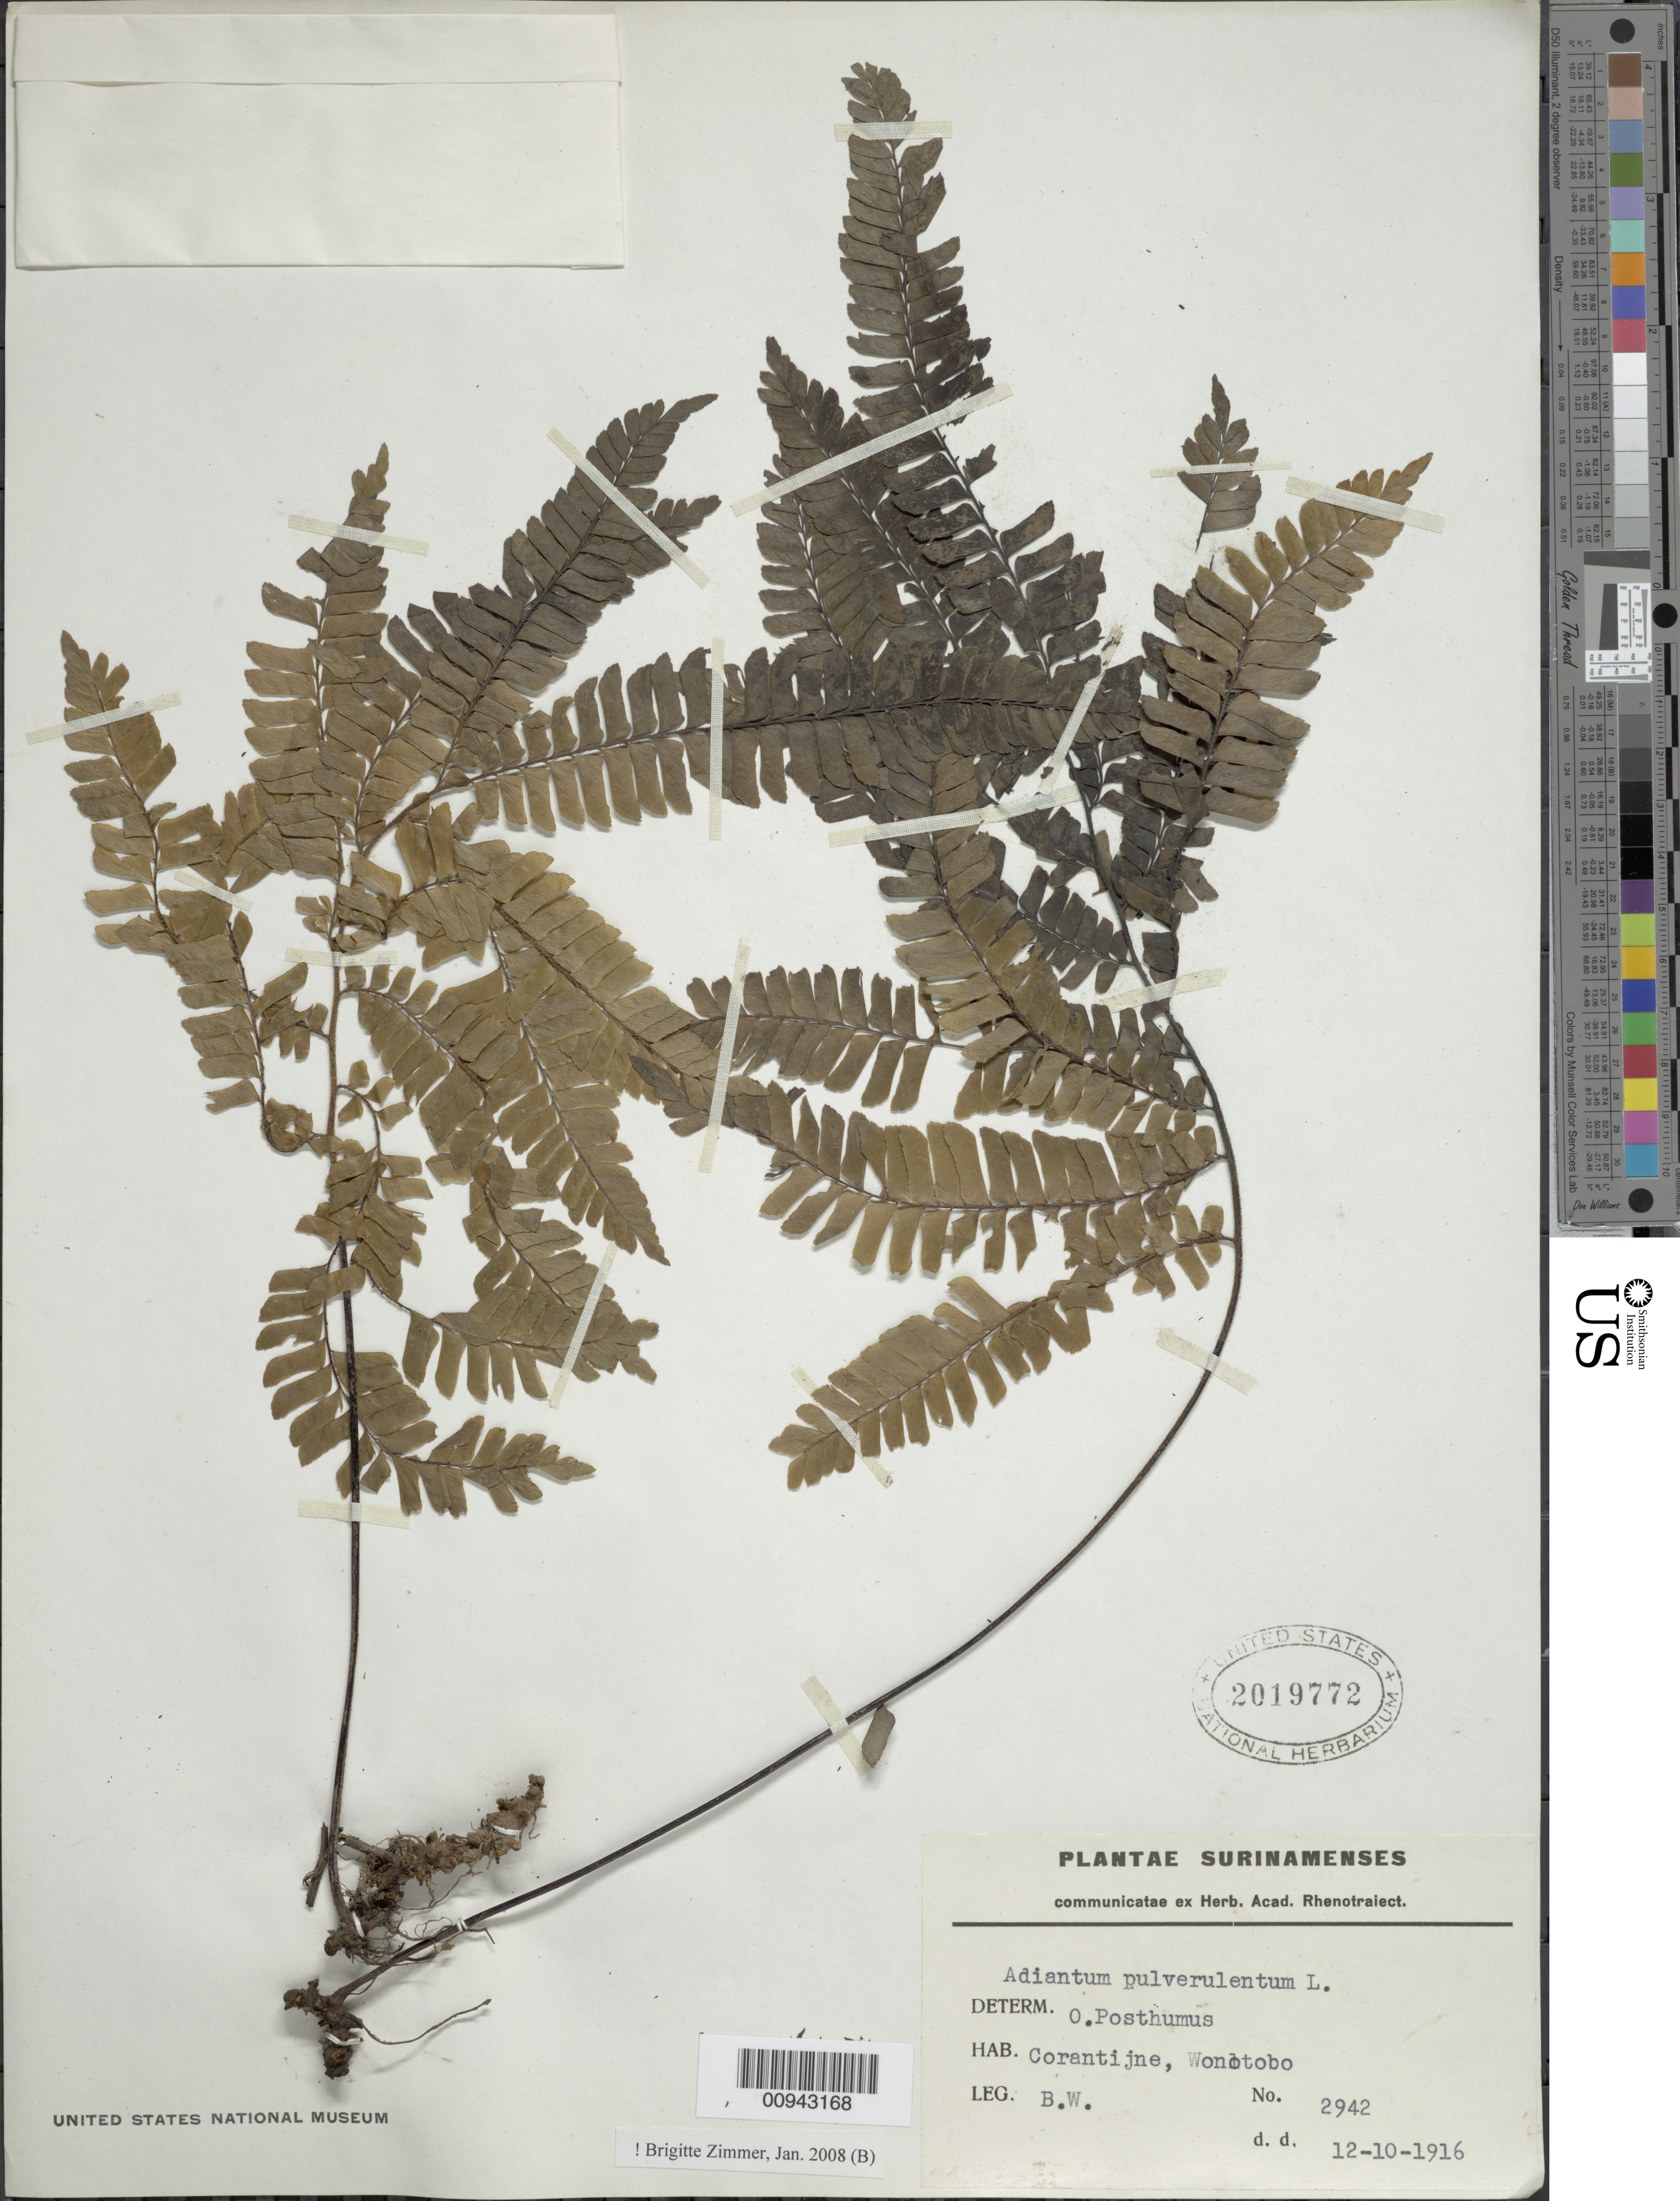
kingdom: Plantae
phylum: Tracheophyta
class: Polypodiopsida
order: Polypodiales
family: Pteridaceae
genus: Adiantum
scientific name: Adiantum pulverulentum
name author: L.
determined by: Zimmer, B.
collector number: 294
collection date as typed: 12-Oct-16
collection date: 1916-10-12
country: Suriname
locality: Corantijne, Wonotobo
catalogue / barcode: US 2019772